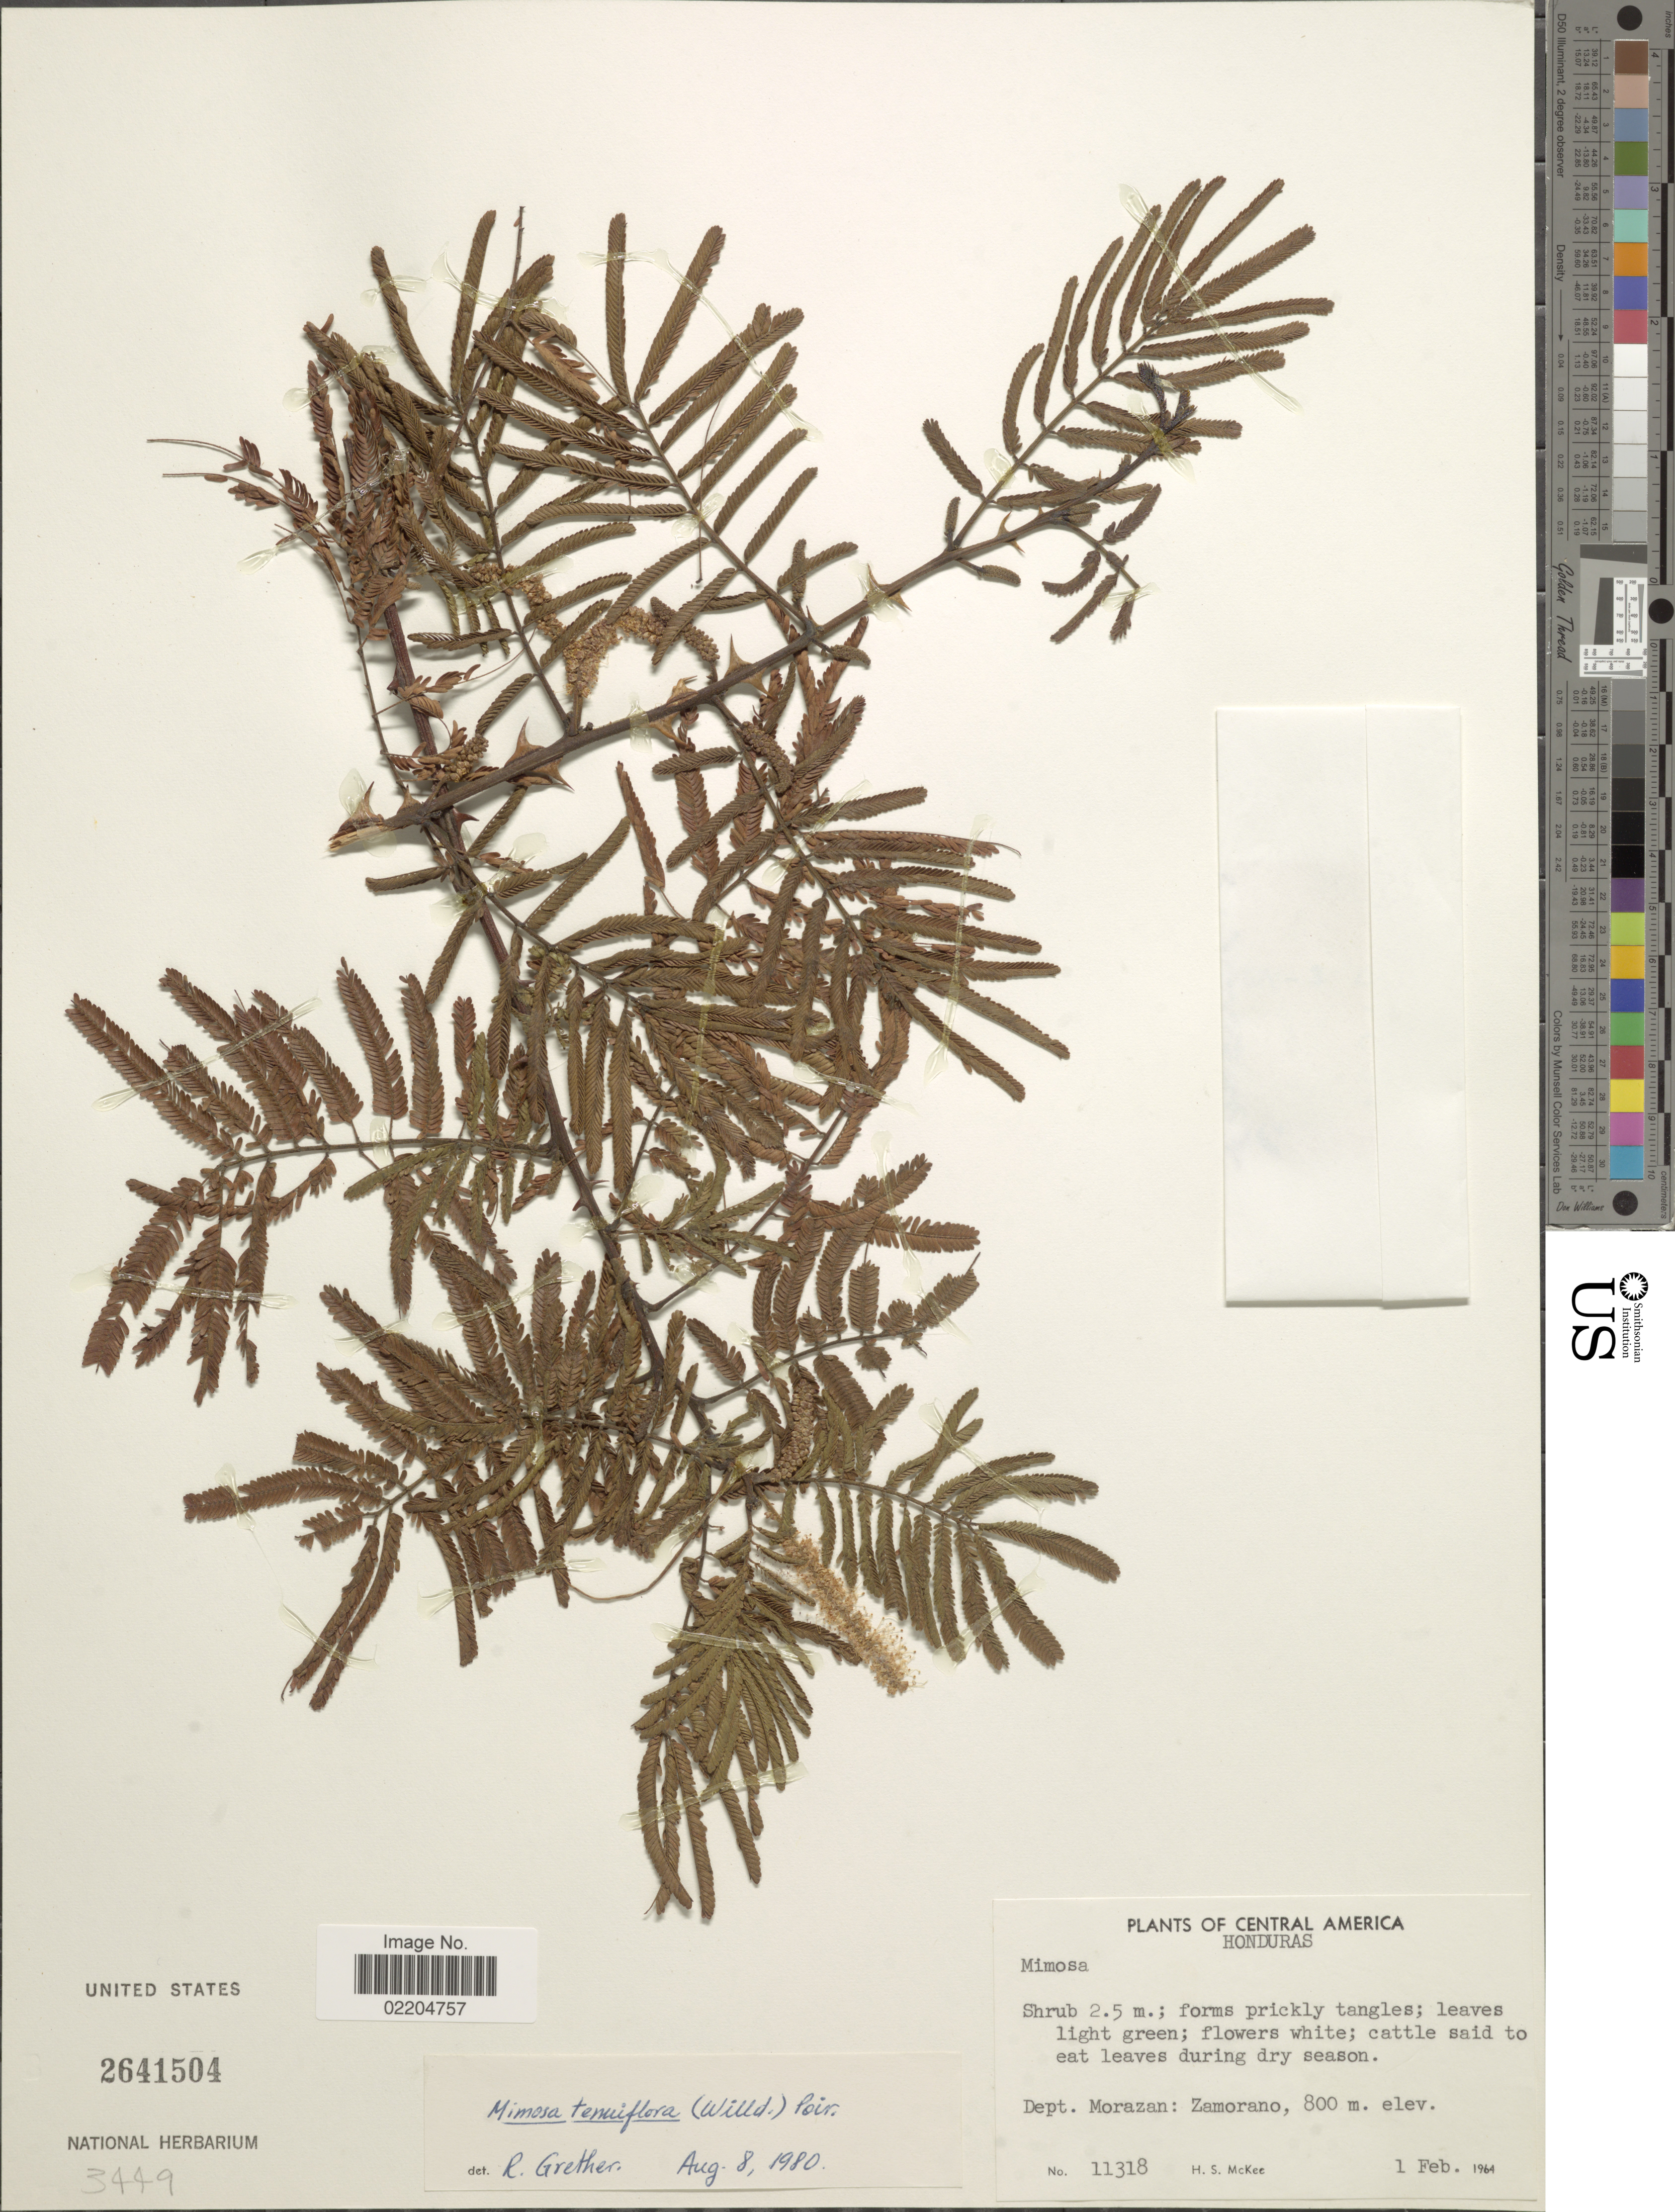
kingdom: Plantae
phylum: Tracheophyta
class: Magnoliopsida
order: Fabales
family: Fabaceae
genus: Mimosa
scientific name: Mimosa tenuiflora Benth., nom. illeg. hom.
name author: Benth.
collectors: H. S. McKee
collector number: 11318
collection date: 1964-02-01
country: Honduras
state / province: Fco. Morazán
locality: Dept. Morazan: Zamorano.Central America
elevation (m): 800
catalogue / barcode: US 2641504